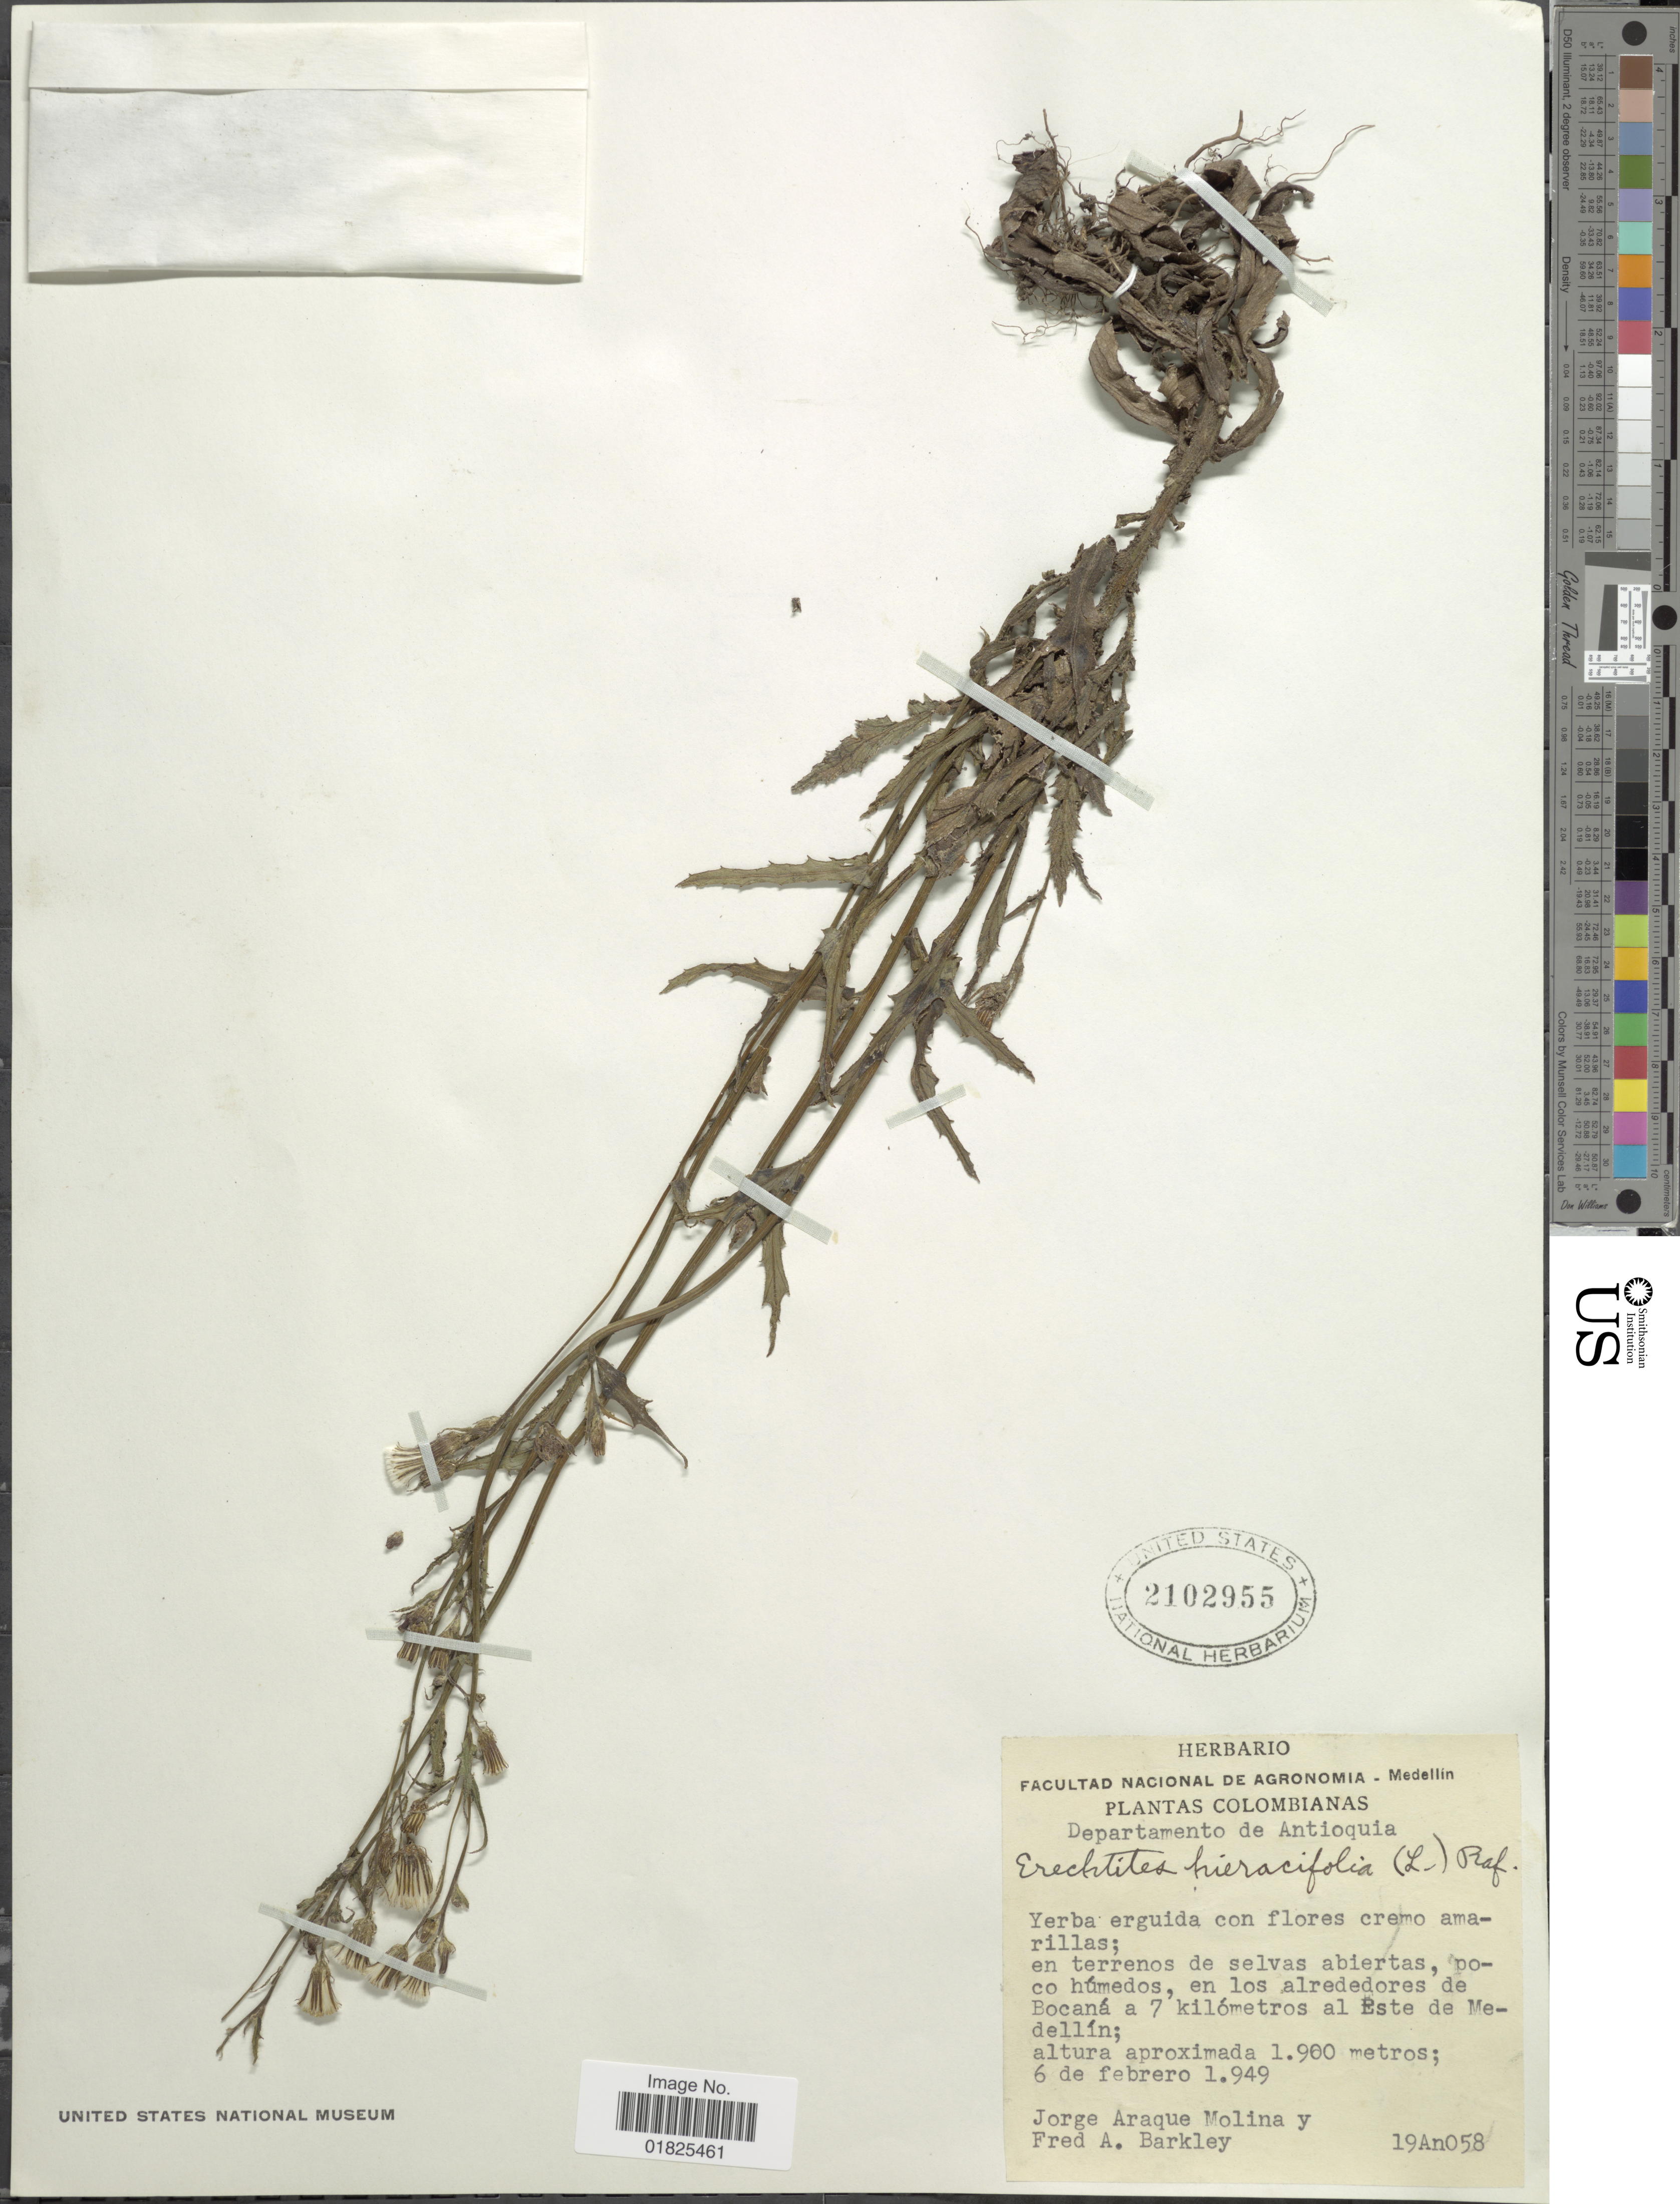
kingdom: Plantae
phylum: Tracheophyta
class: Magnoliopsida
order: Asterales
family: Asteraceae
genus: Erechtites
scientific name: Erechtites hieraciifolius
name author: (L.) Raf. ex DC.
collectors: J. A. Molina & F. A. Barkley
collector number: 19An058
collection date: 1949-02-06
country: Colombia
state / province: Antioquia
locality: En los alredededores de Bocana a 7 kilometros al Este de Medellin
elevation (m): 1900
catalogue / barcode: US 2102955